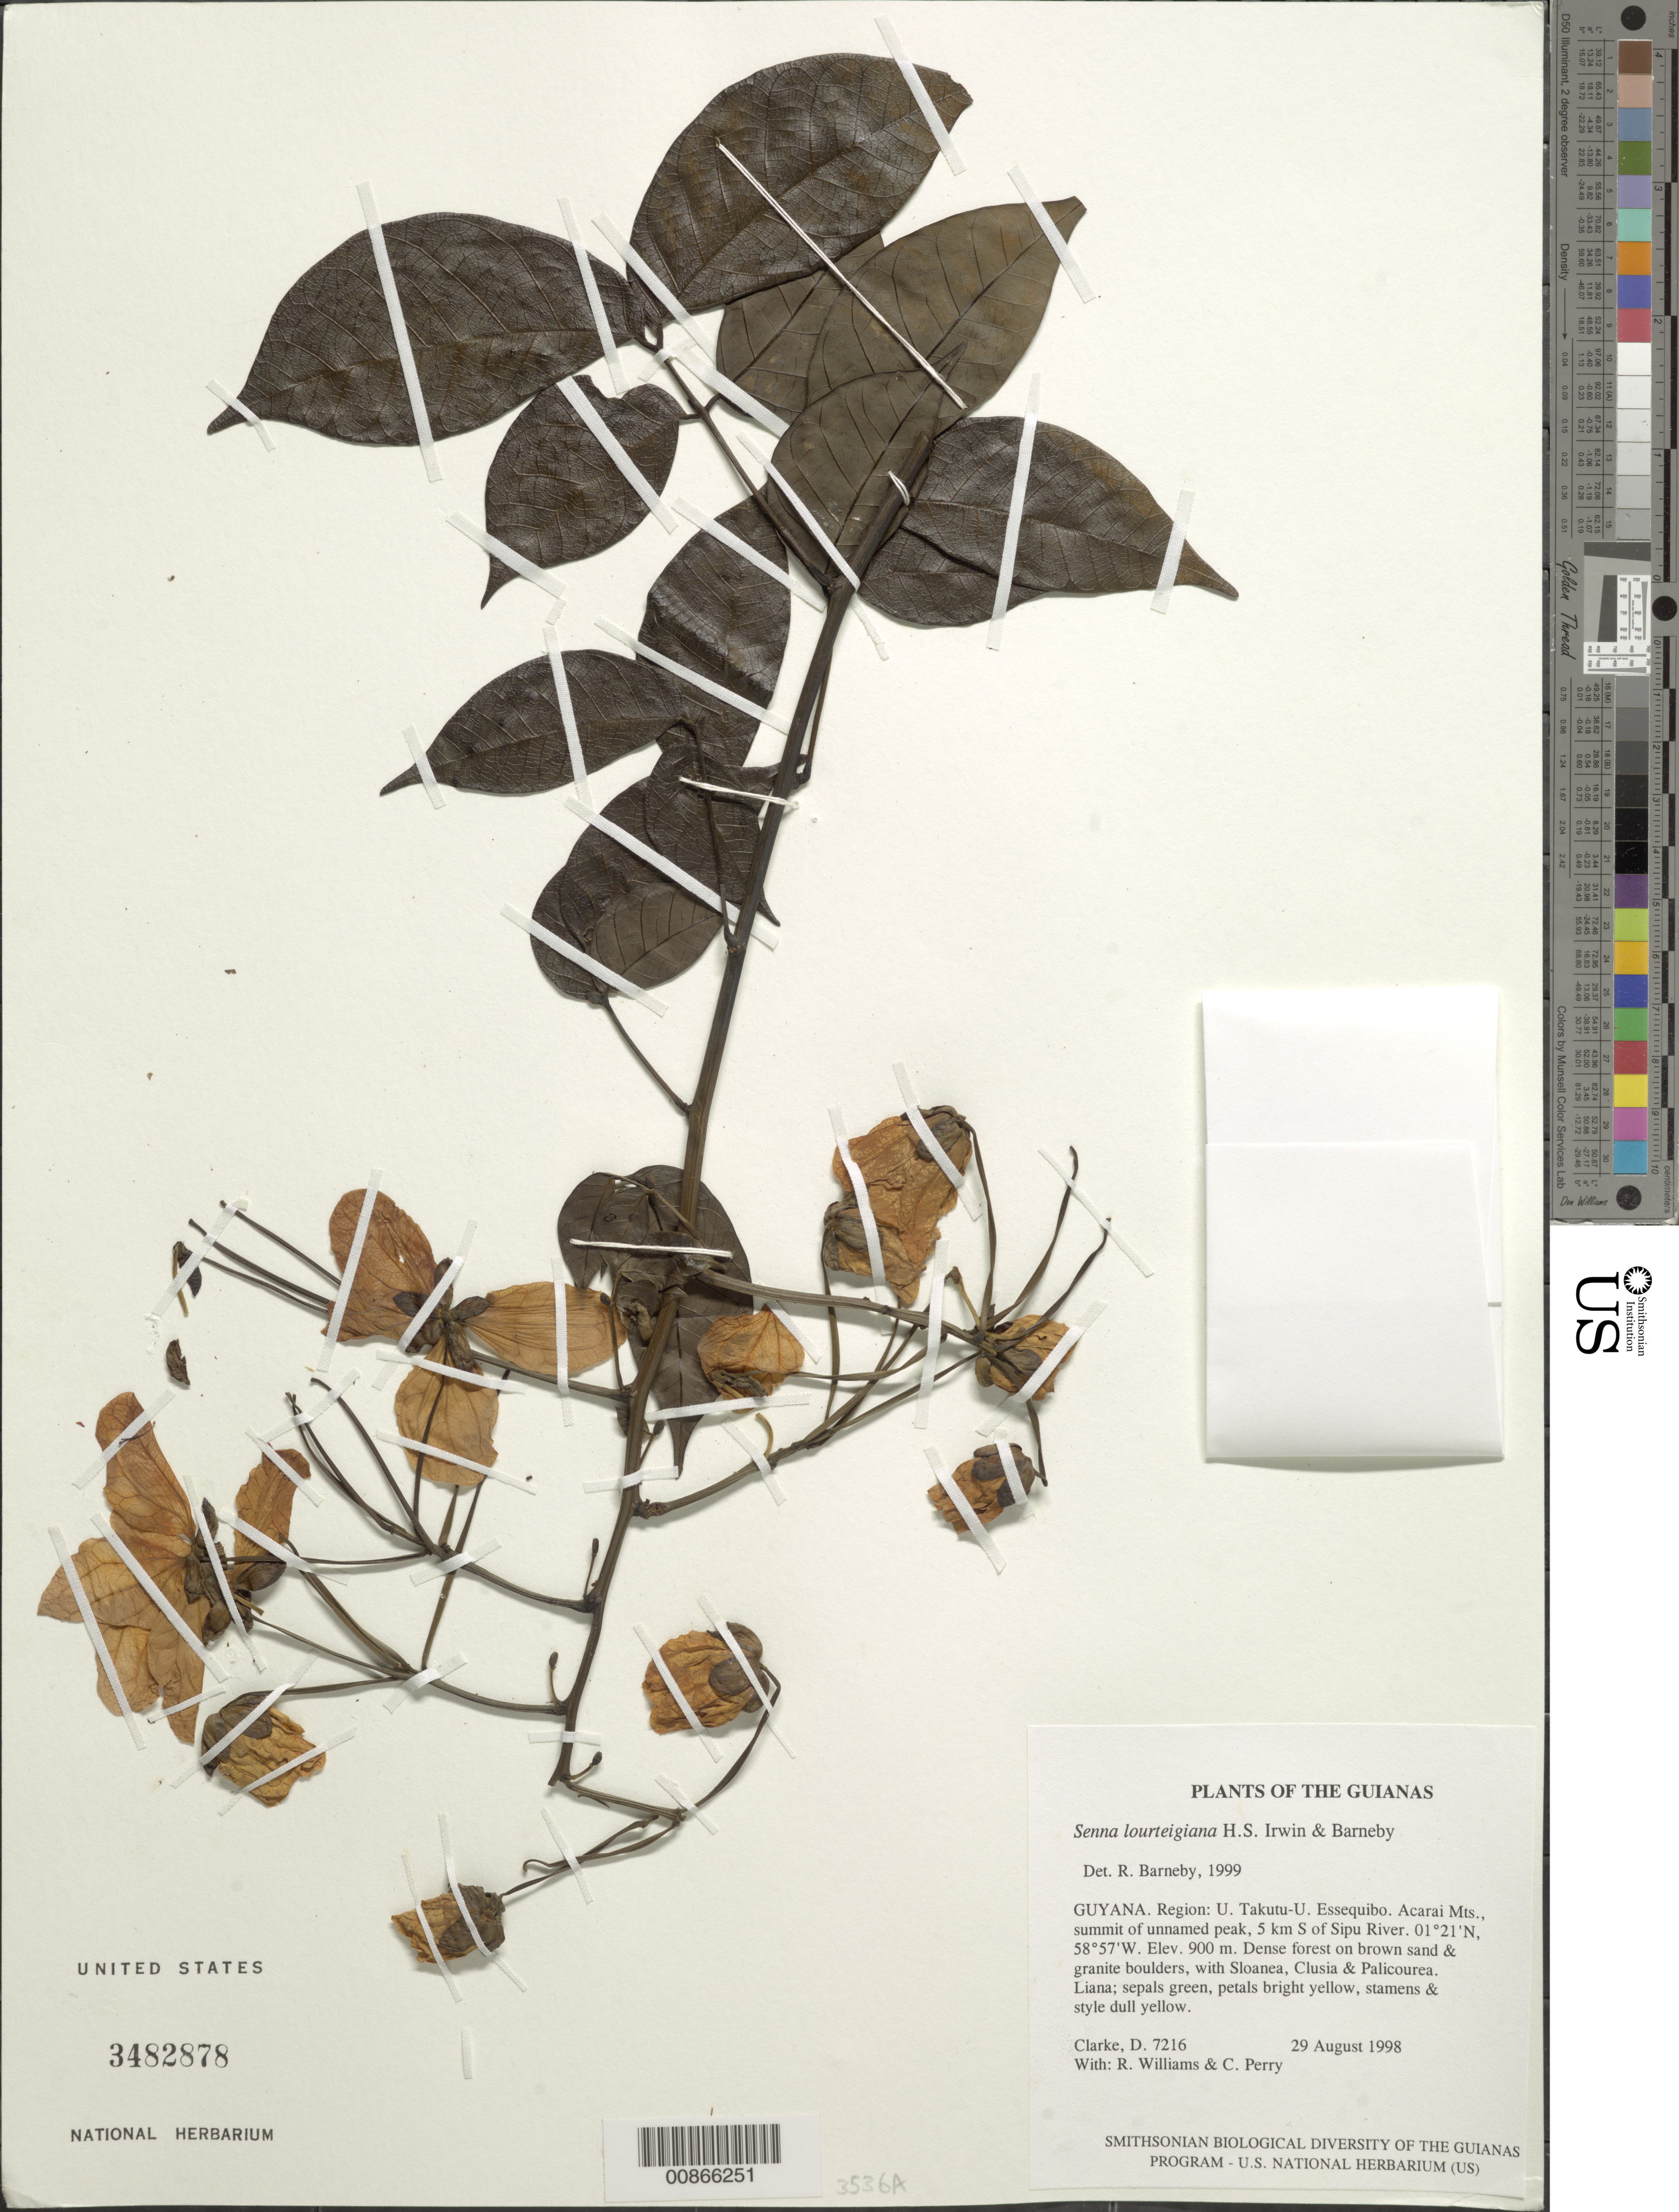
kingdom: Plantae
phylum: Tracheophyta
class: Magnoliopsida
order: Fabales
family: Fabaceae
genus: Senna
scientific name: Senna lourteigiana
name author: H.S. Irwin & Barneby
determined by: Barneby, Rupert C., (NY)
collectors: H. D. Clarke, R. Williams & C. Perry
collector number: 7216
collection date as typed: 29 August 1998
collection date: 1998-08-29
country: Guyana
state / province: U. Takutu-U. Essequibo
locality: Acarai Mts., summit of unnamed peak, 5 km S of Sipu River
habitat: Dense forest on brown sand & granite boulders, with Sloanea, Clusia & Palicourea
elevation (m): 900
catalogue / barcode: US 3482878